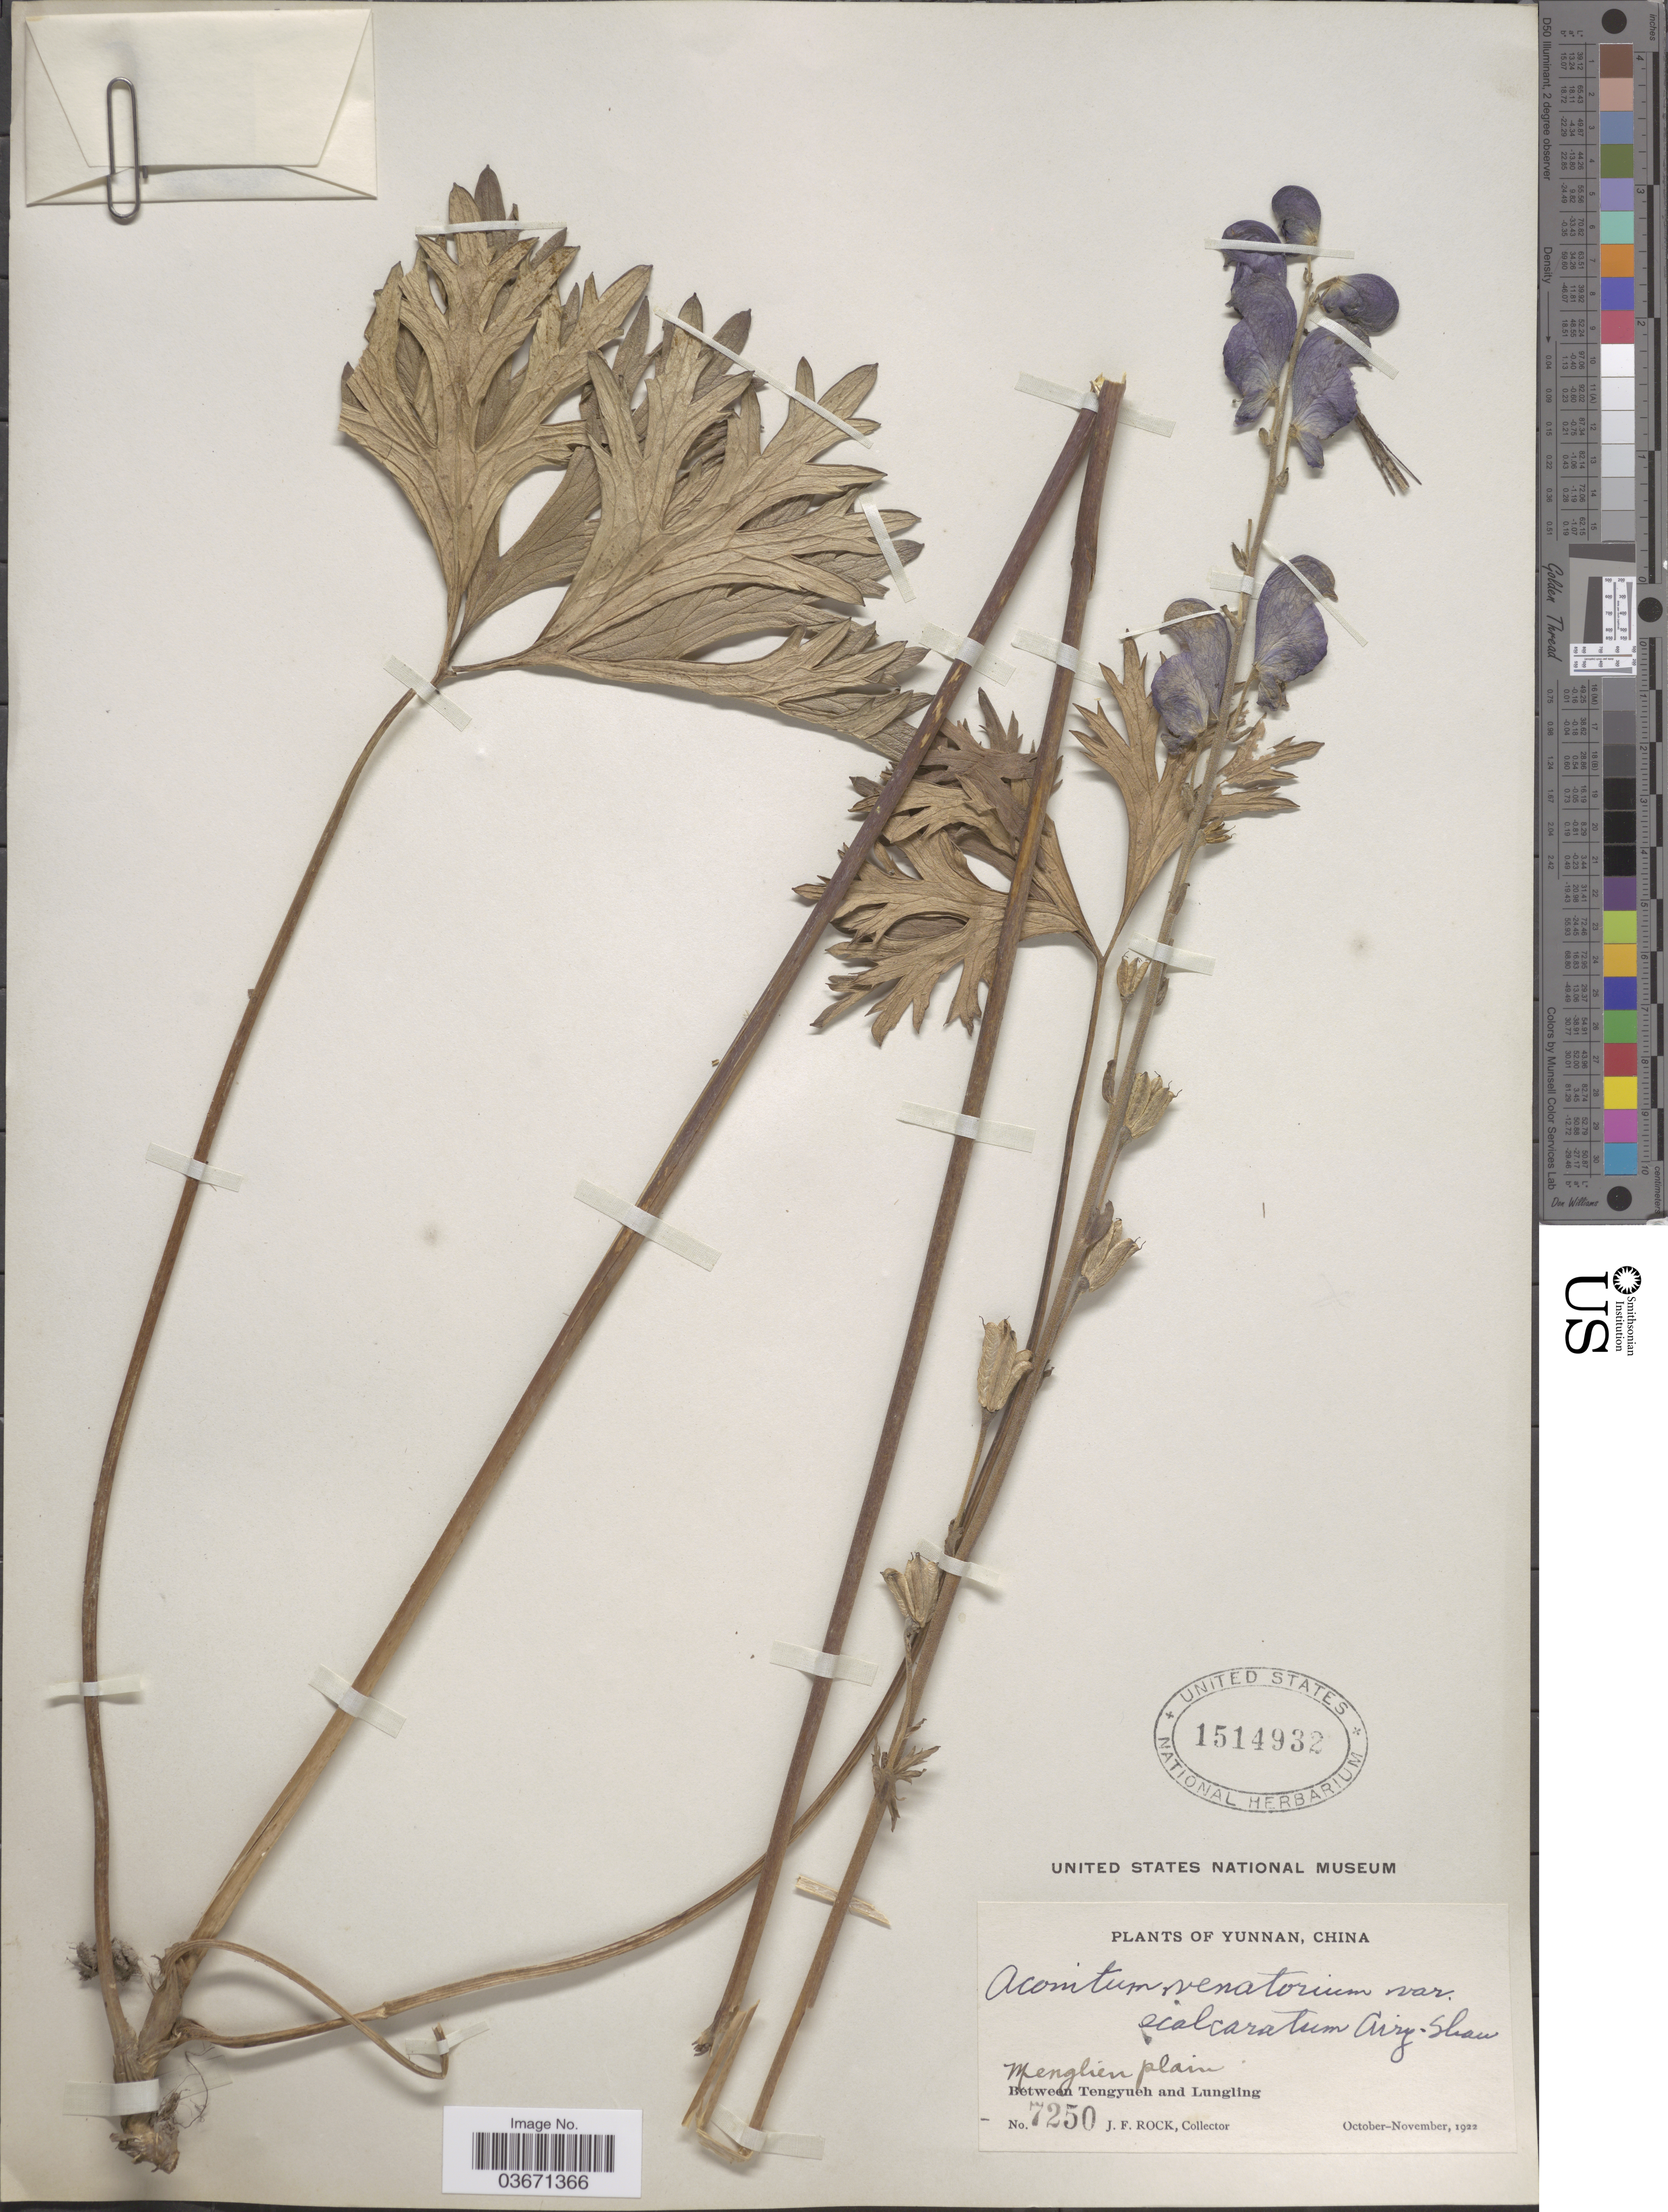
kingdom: Plantae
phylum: Tracheophyta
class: Magnoliopsida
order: Ranunculales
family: Ranunculaceae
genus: Aconitum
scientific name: Aconitum nagarum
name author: Stapf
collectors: J. Rock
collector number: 7250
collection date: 1922-10/1922-11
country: China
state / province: Yunnan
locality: Menglien plain. Between Tengyueh and Lungling.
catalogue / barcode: US 1514932